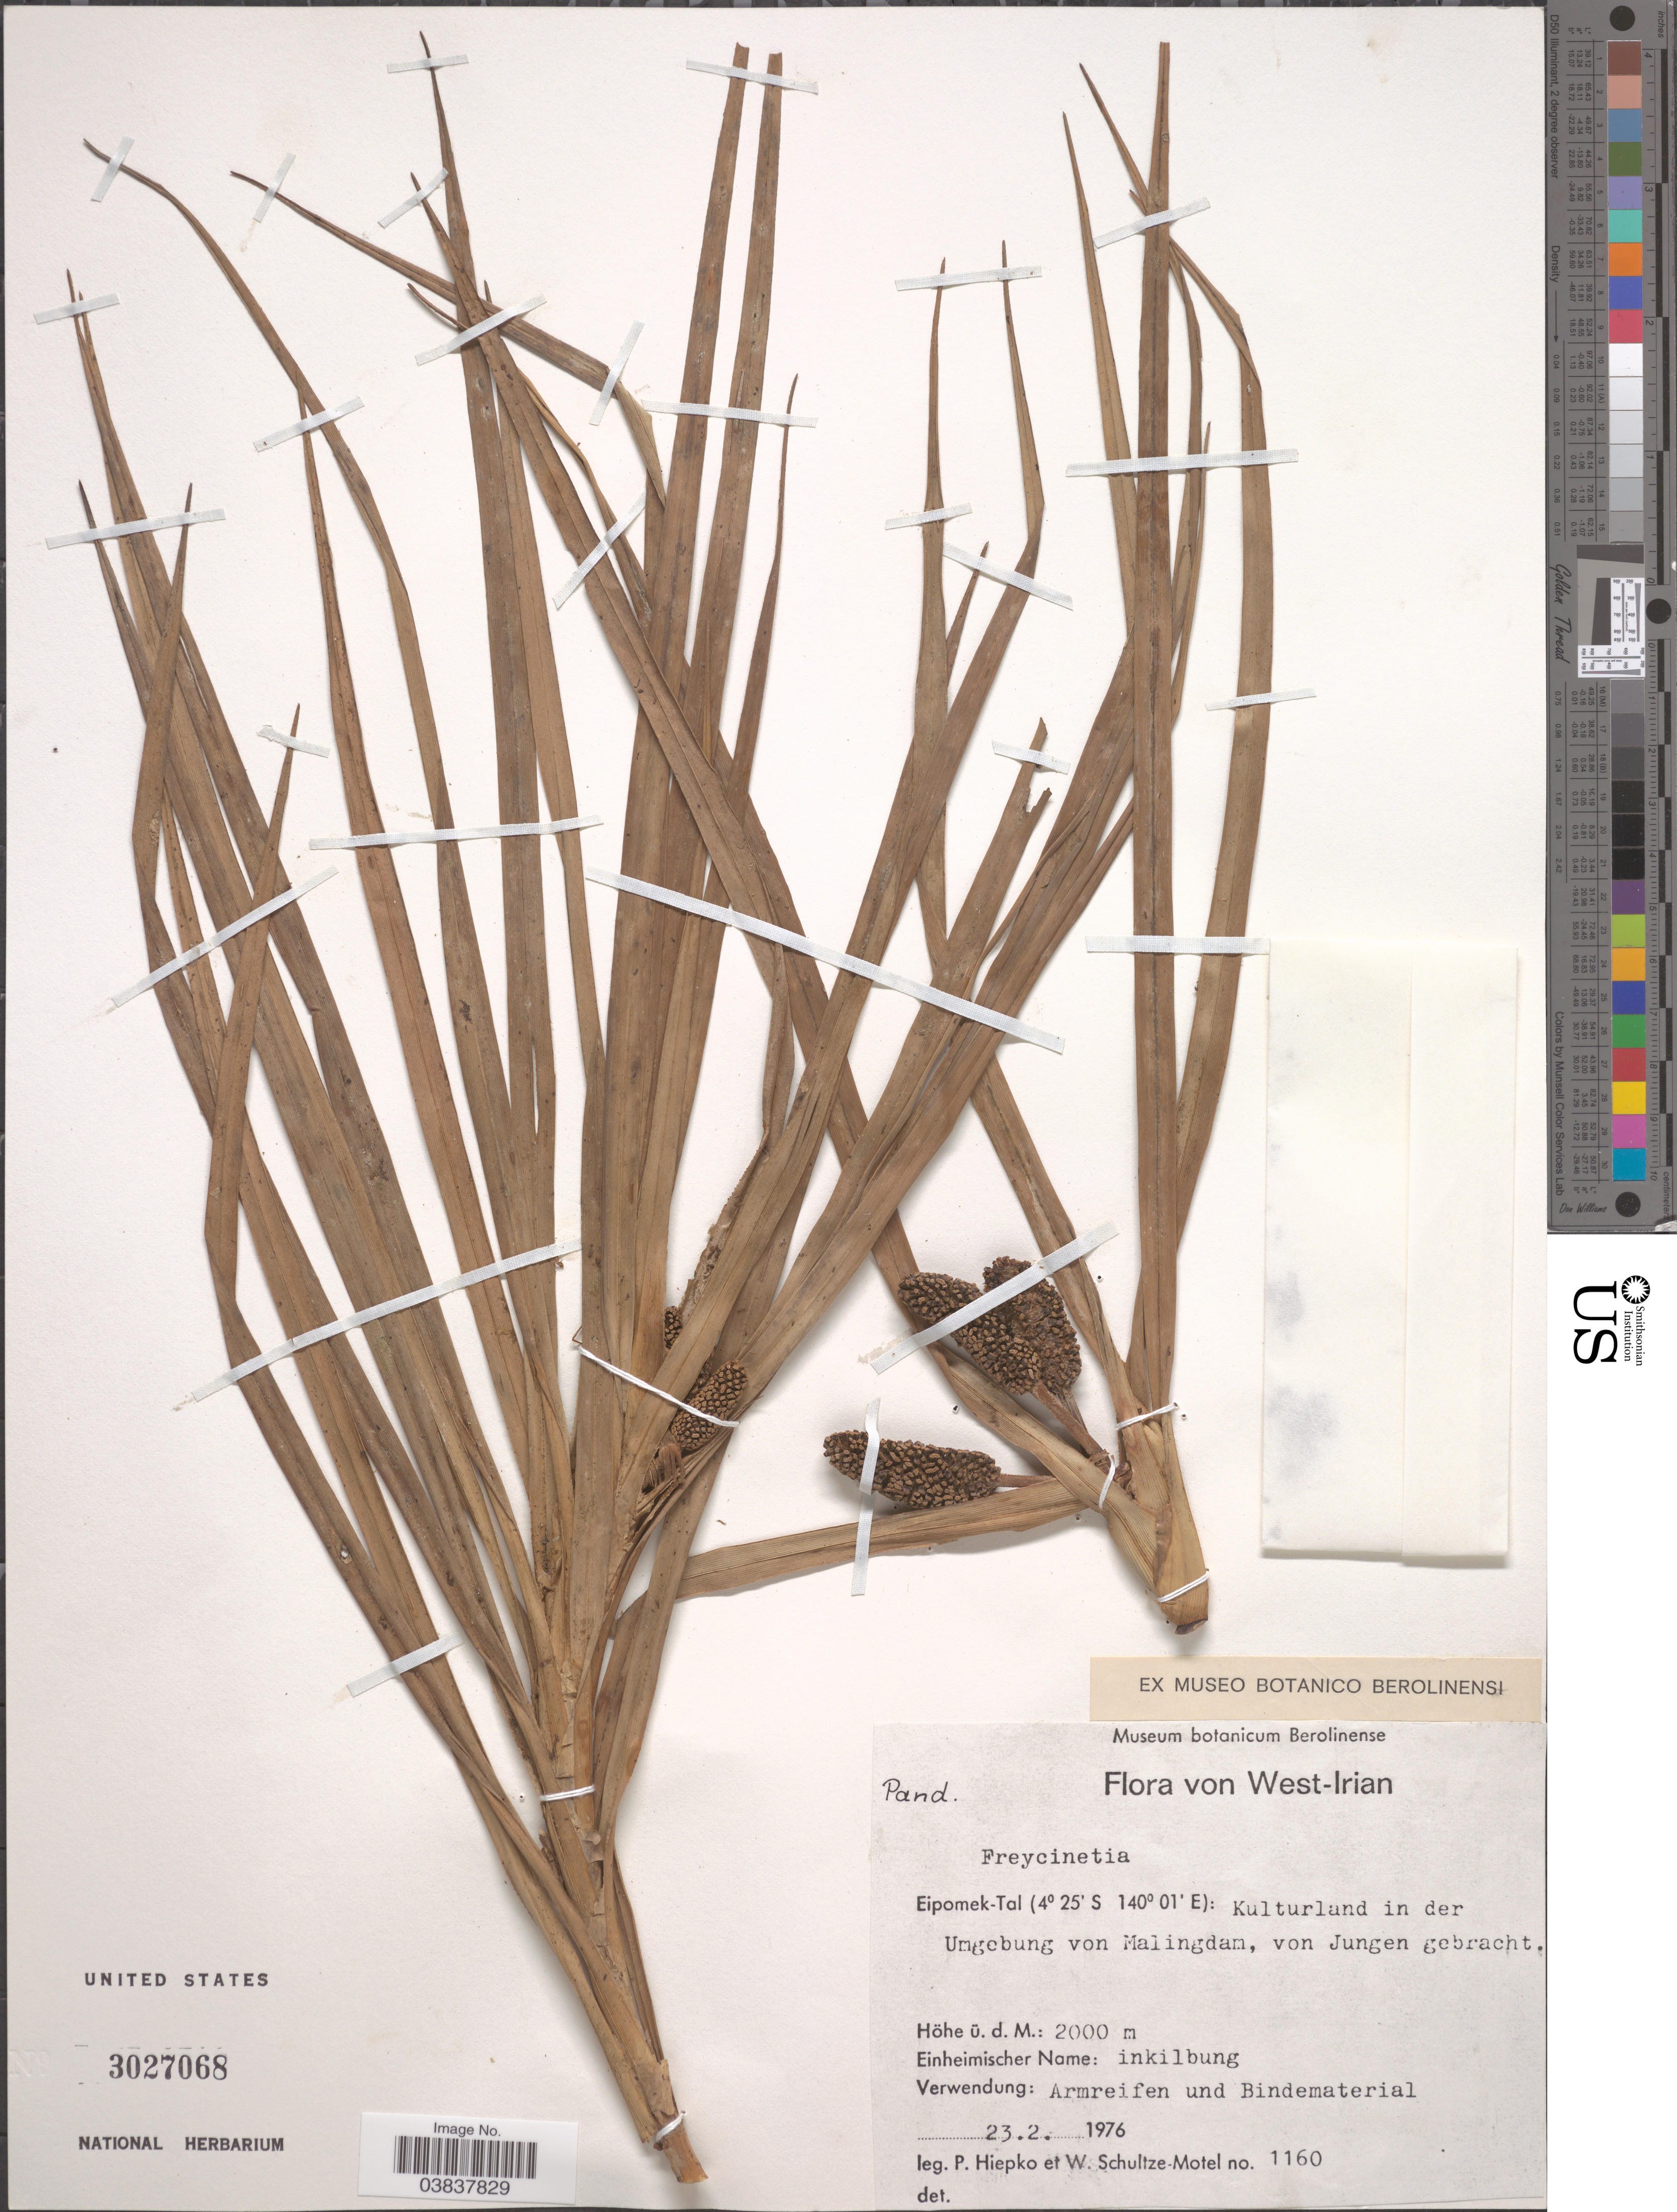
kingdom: Plantae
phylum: Tracheophyta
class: Liliopsida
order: Pandanales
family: Pandanaceae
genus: Freycinetia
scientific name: Freycinetia sp.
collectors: P. H. Hiepko & W. Schultze-Motel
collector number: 1160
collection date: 1976-02-23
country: Indonesia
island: New Guinea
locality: West-Irian. Eipomek-Tal: Kulturland in der Umgebung von Malingdam, von Jungen gebracht.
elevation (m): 2000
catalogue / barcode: US 3027068